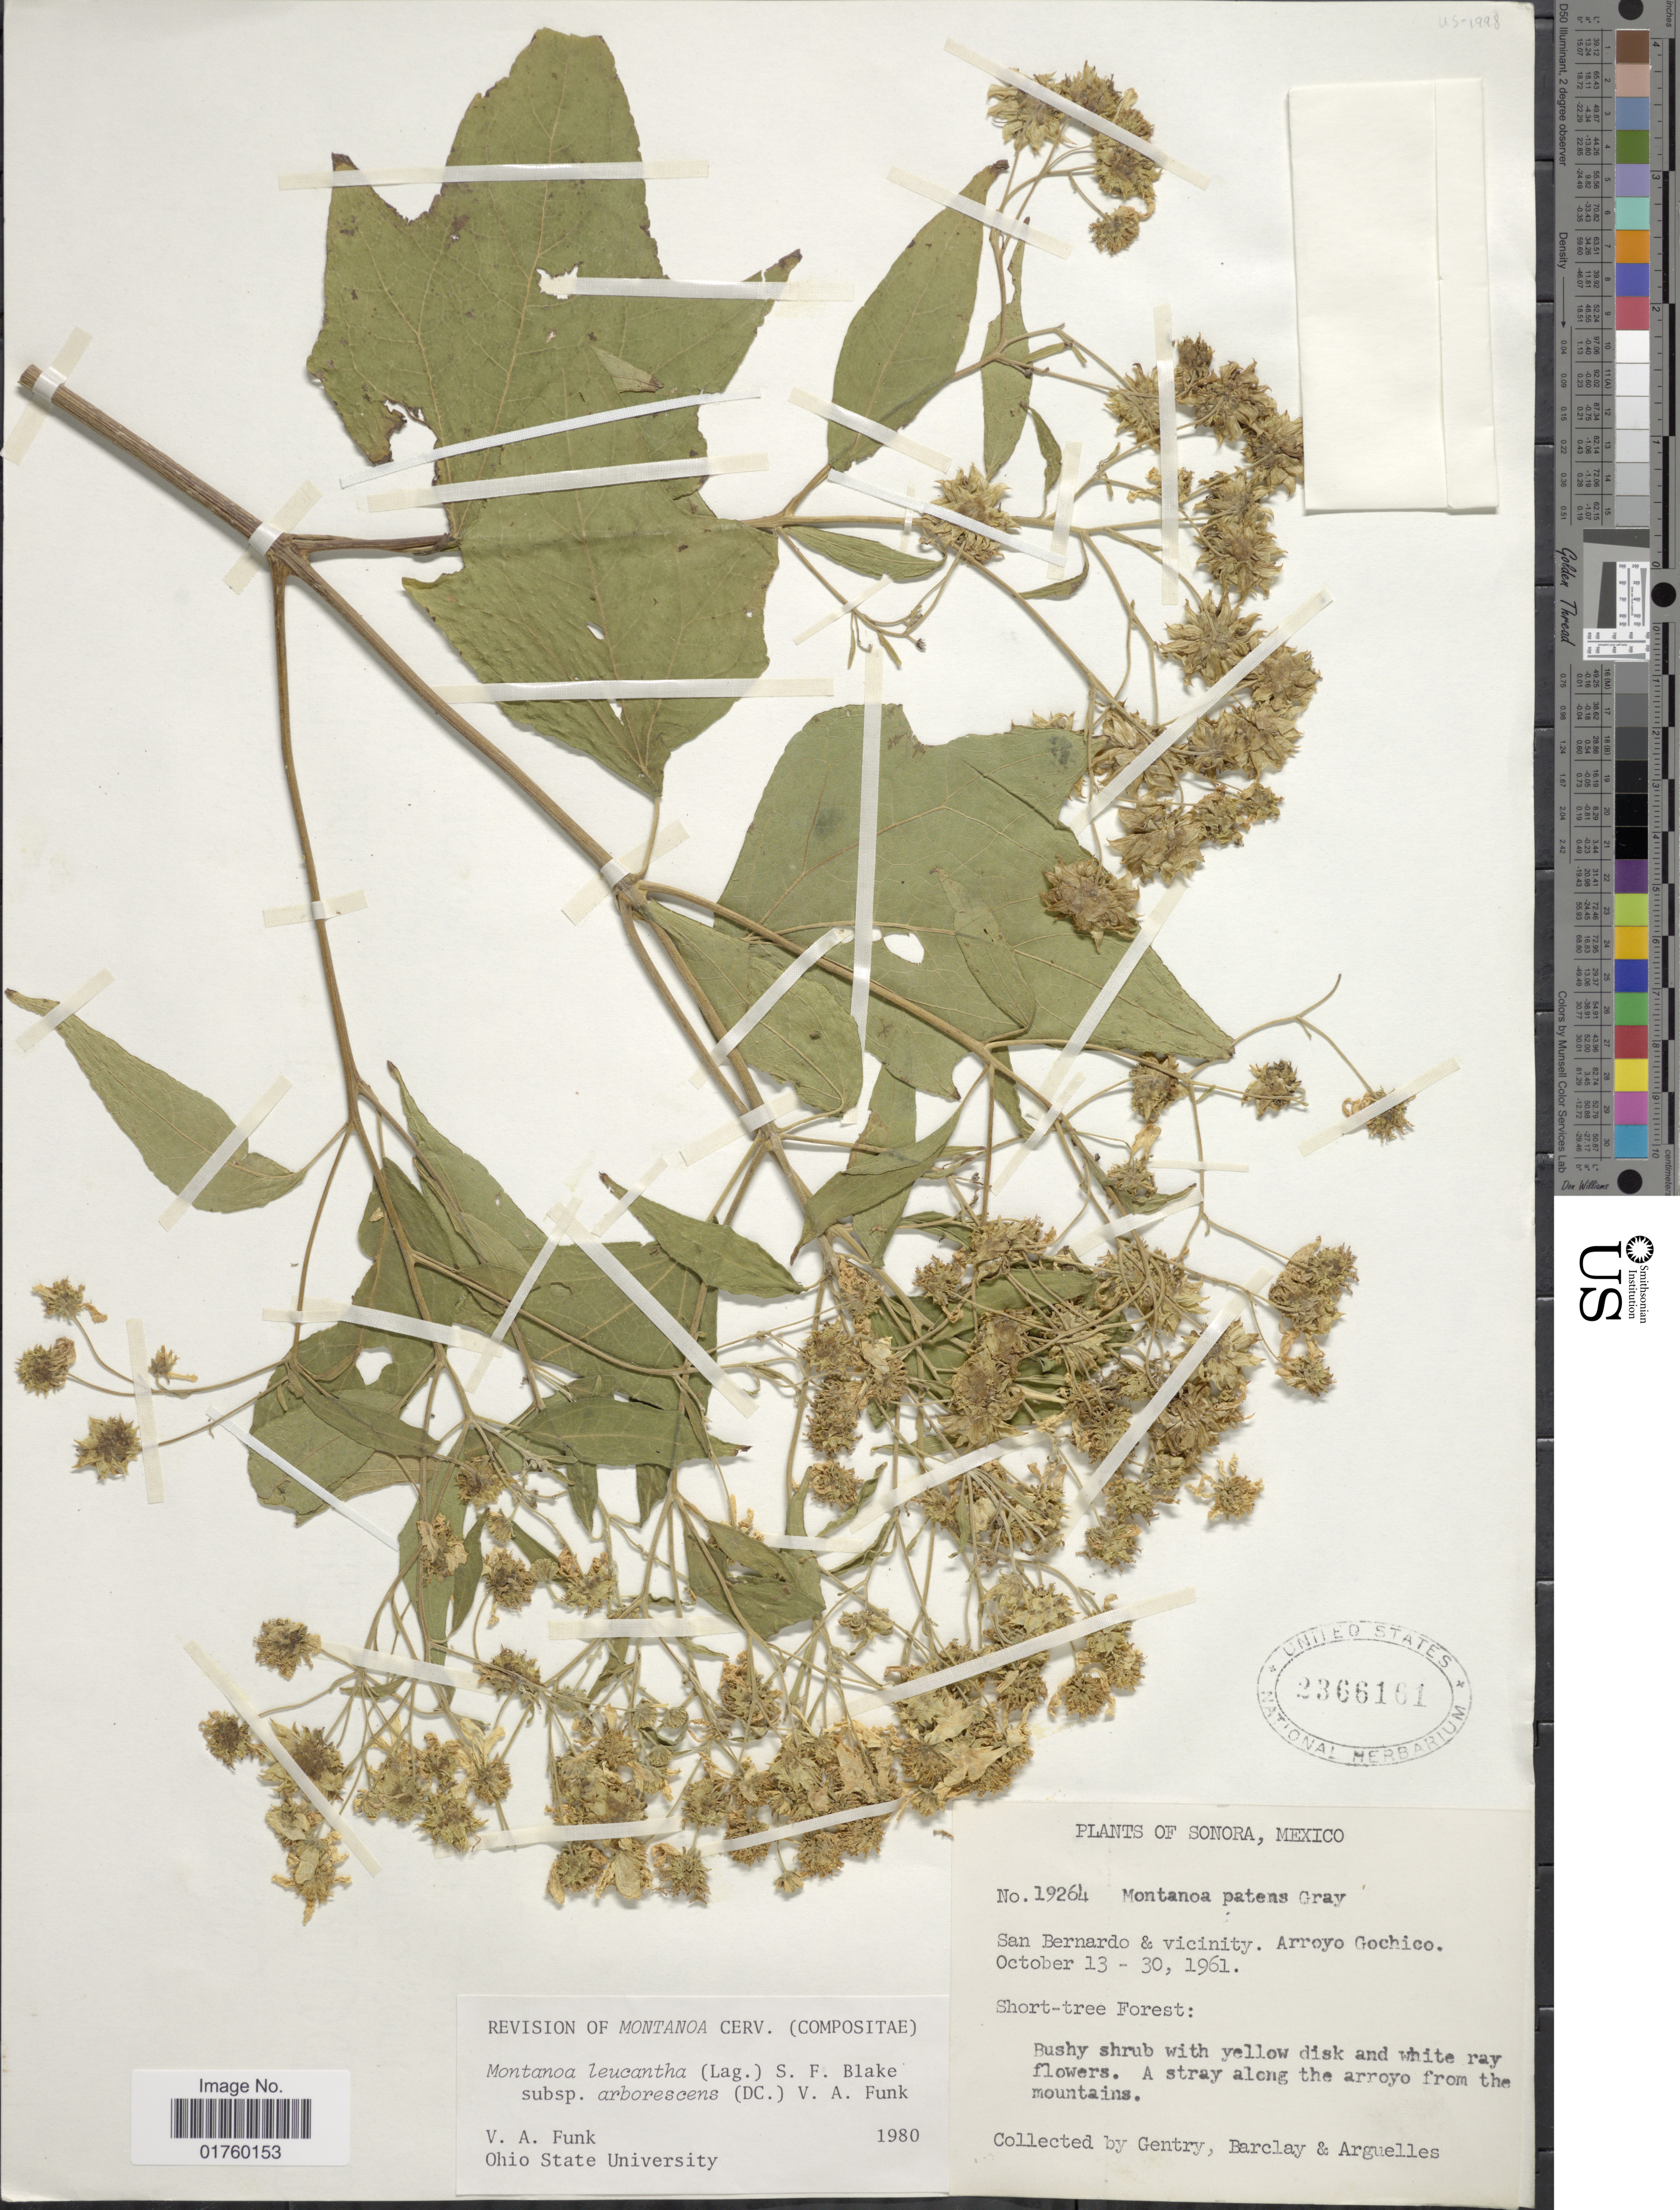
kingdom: Plantae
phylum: Tracheophyta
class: Magnoliopsida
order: Asterales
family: Asteraceae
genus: Montanoa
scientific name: Montanoa leucantha subsp. arborescens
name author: (DC.) V.A. Funk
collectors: Gentry, --, -- Barclay & Arguelles, --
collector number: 19264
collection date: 1961-10-13/1961-10-30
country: Mexico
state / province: Sonora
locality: San Bernardo & vicinity, arroyo Gochico, a stray along the arroyo from the mountains.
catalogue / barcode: US 2366161